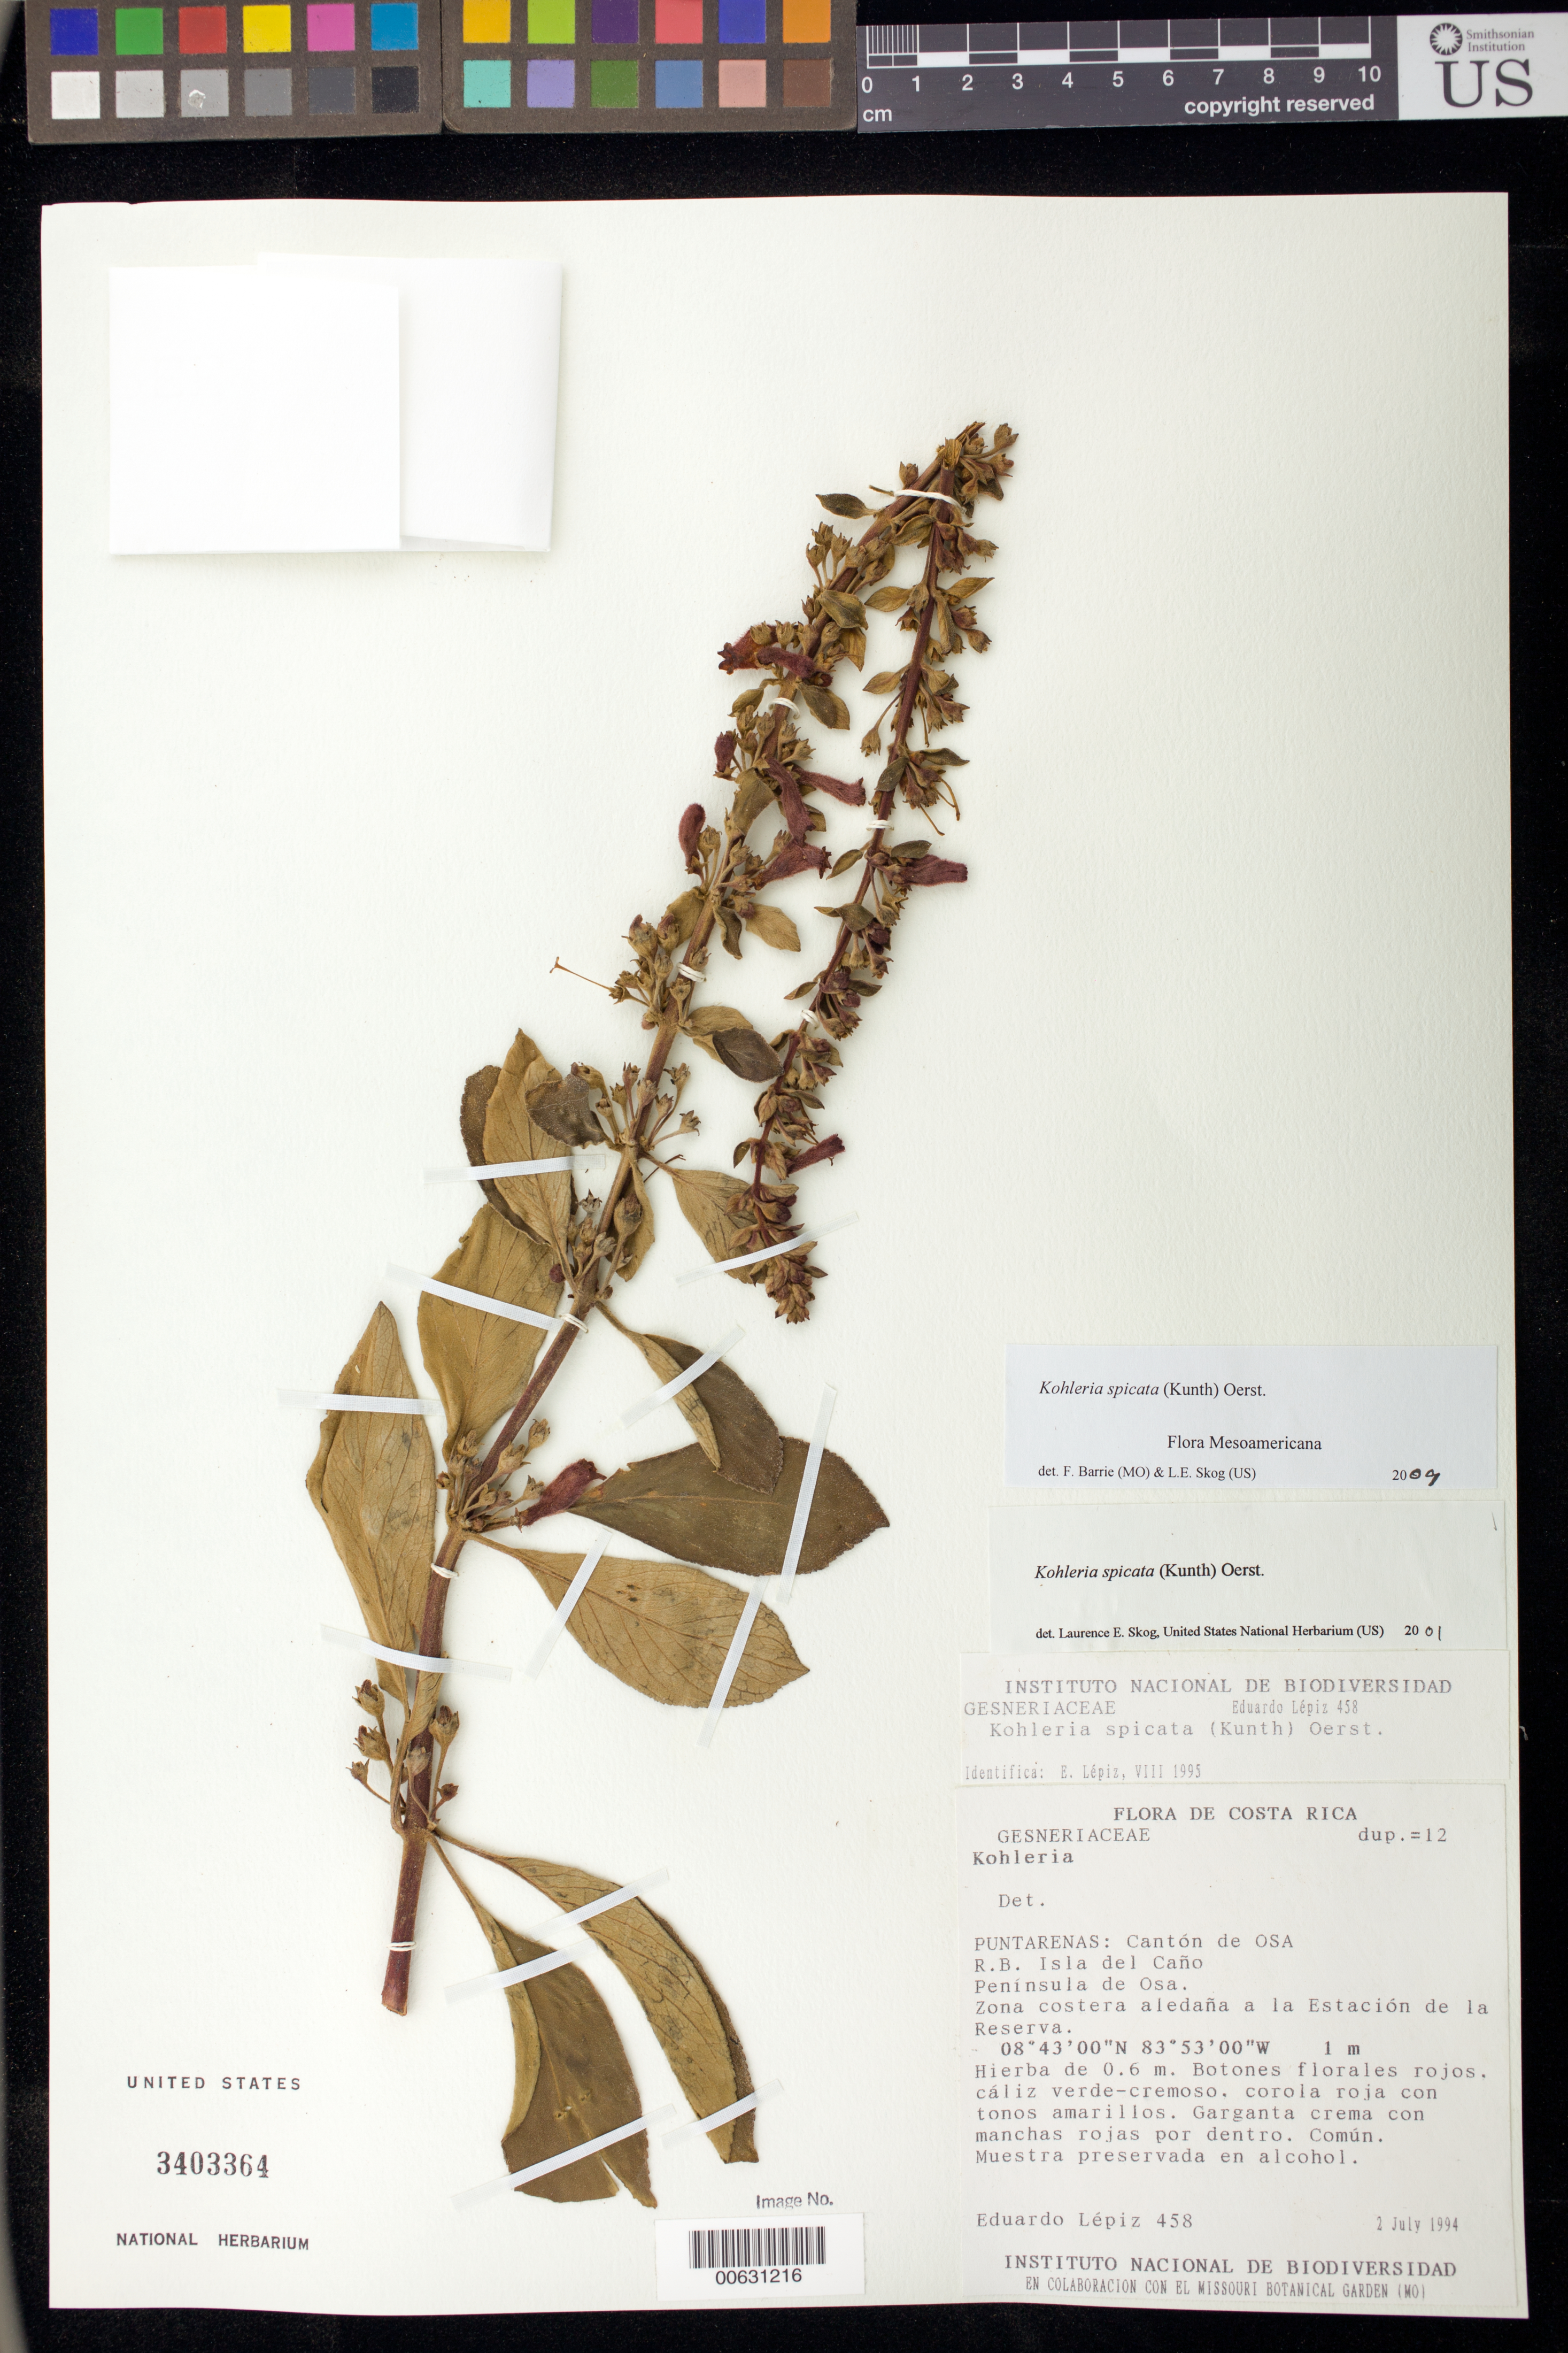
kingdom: Plantae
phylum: Tracheophyta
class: Magnoliopsida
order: Lamiales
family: Gesneriaceae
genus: Kohleria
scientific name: Kohleria spicata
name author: (Kunth) Oerst.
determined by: Skog, Laurence E.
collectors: E. Lépiz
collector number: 458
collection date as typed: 02 Jul 1994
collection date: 1994-07-02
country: Costa Rica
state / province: Puntarenas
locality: Cantón de Osa, R.B. Isla del Caño, Península de Osa, zona costera aladaña a la Estación de la Reserva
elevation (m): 1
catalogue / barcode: US 3403364